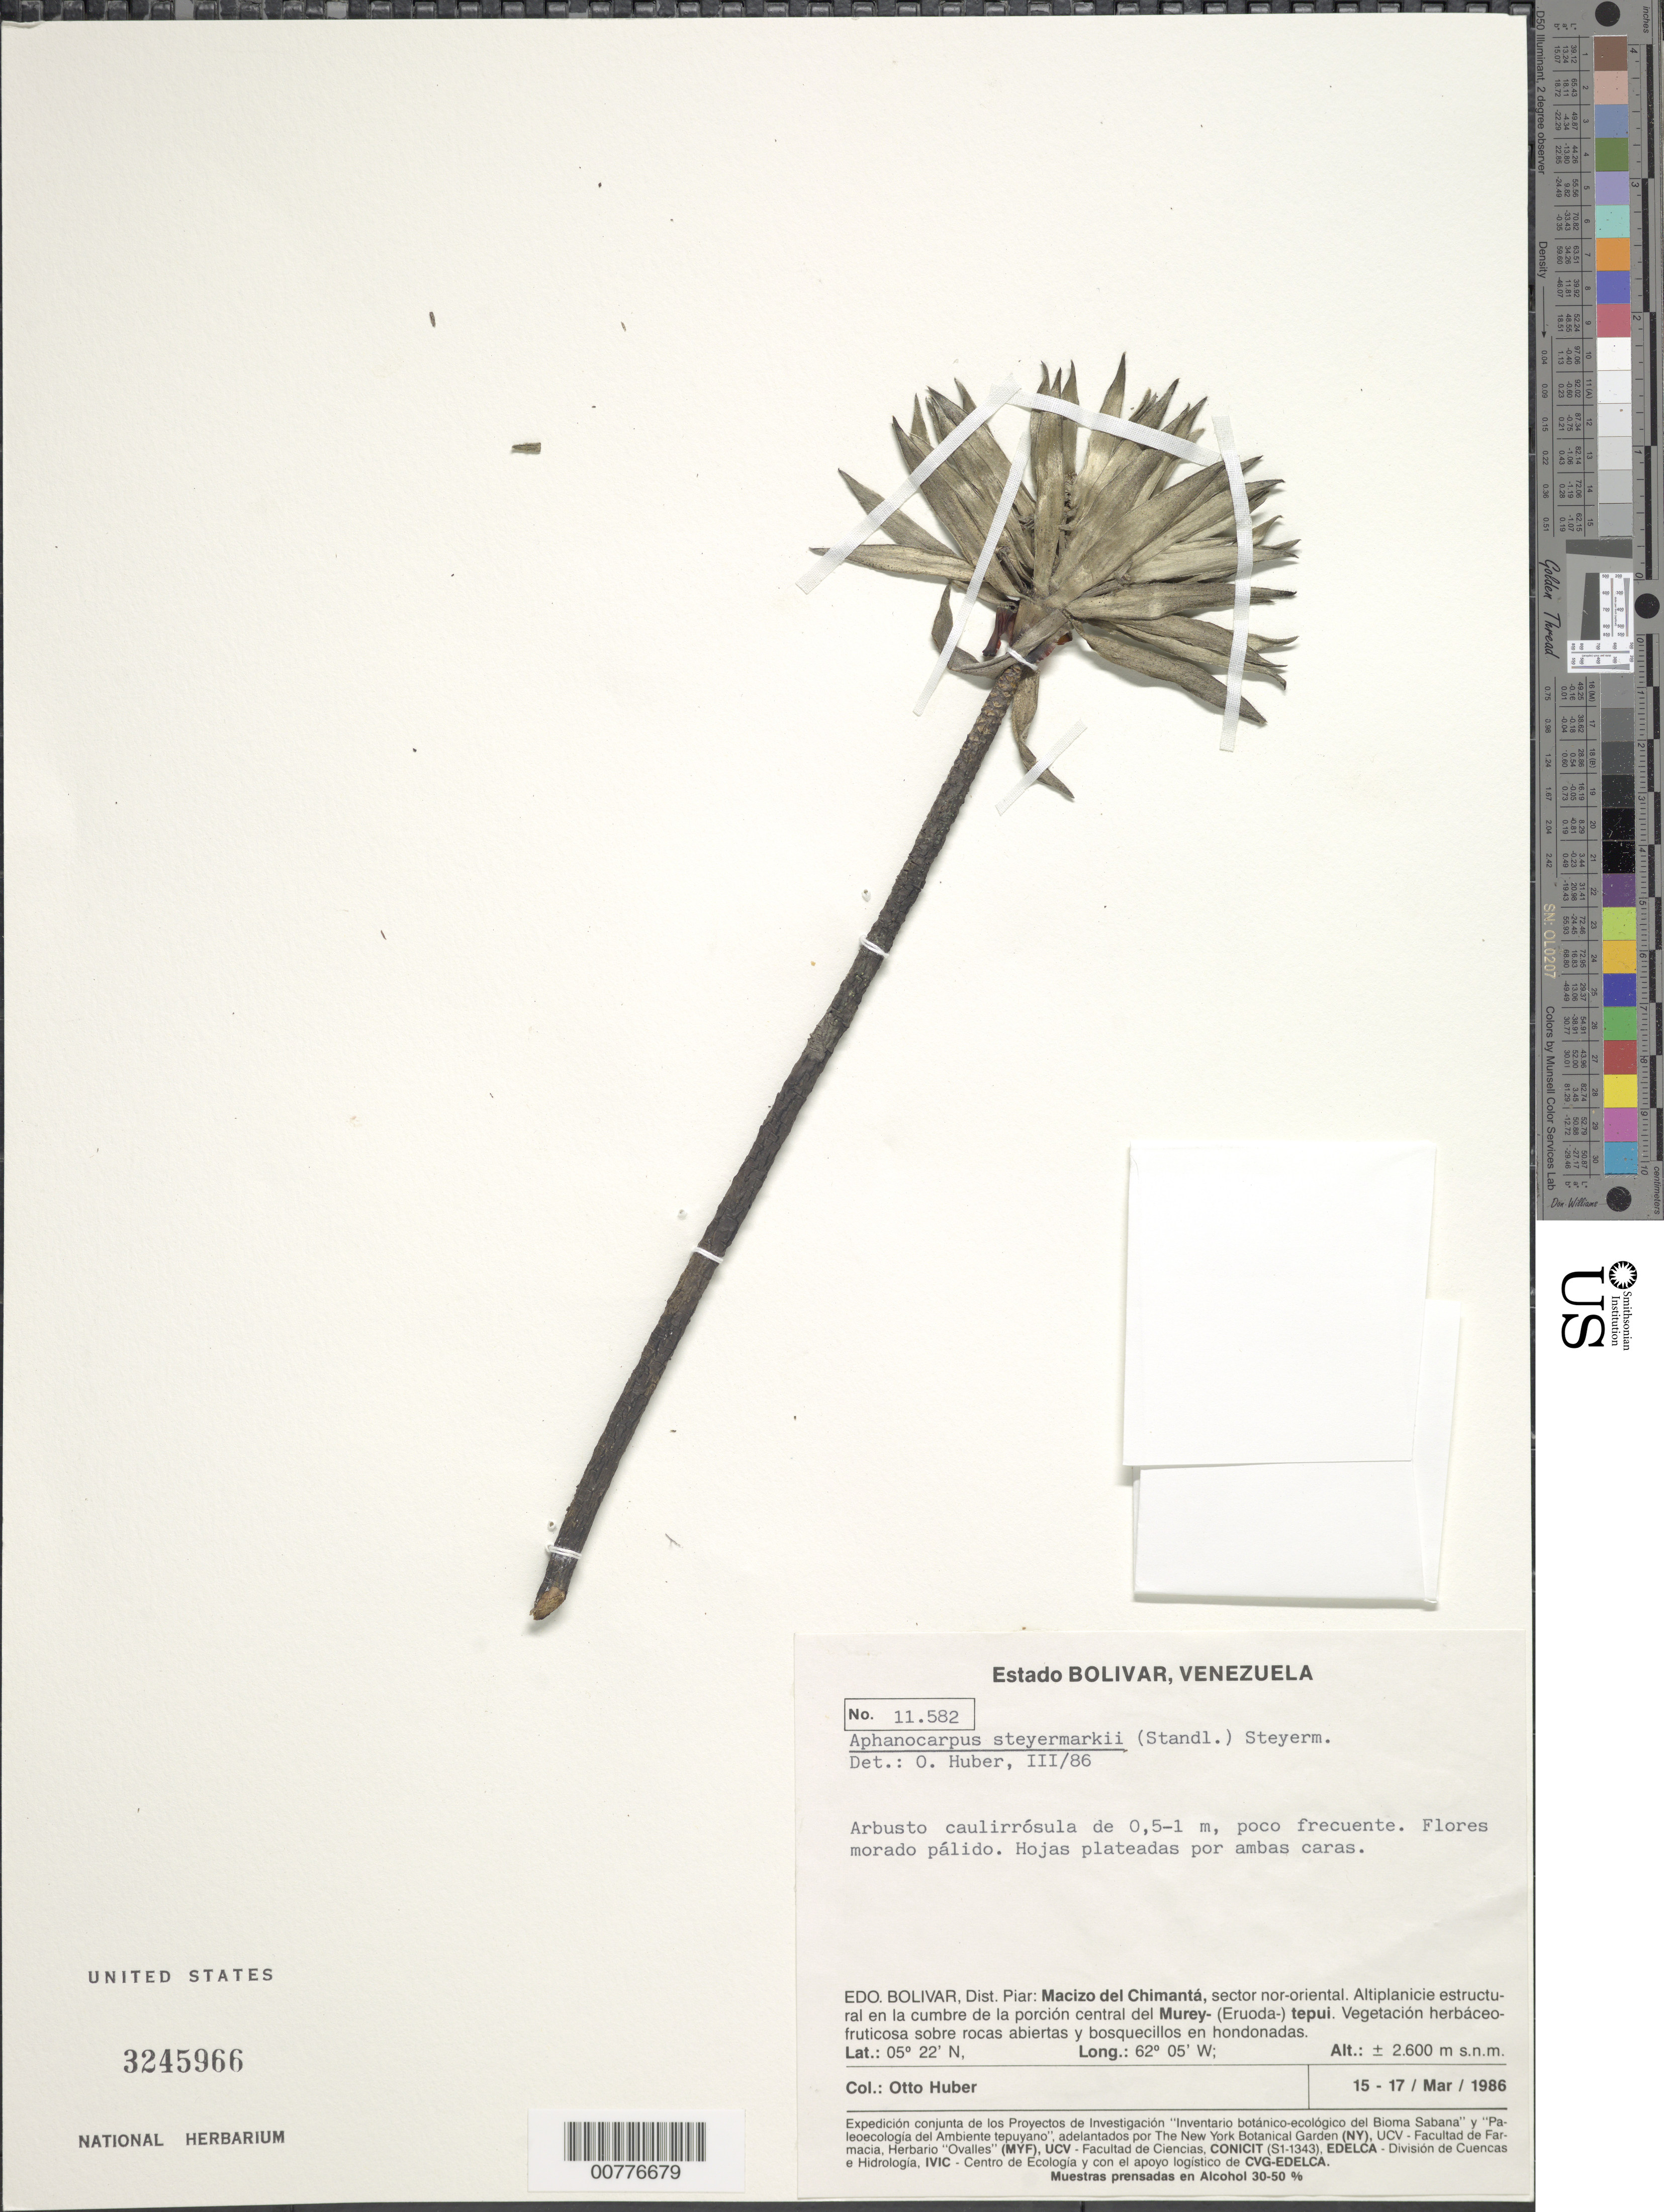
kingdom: Plantae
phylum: Tracheophyta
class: Magnoliopsida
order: Gentianales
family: Rubiaceae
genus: Aphanocarpus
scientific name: Aphanocarpus steyermarkii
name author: (Standl.) Steyerm.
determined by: Huber, Otto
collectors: O. Huber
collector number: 11582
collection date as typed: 15-Mar-86 to 17-Mar-86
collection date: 1986-03-15/1986-03-17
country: Venezuela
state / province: Bolívar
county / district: Piar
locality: Macizo del Chimantá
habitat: Vegetación herbáceo-fruticosa sobre rocas abiertas y bosquecillos en hondonadas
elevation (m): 2600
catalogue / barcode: US 3245966